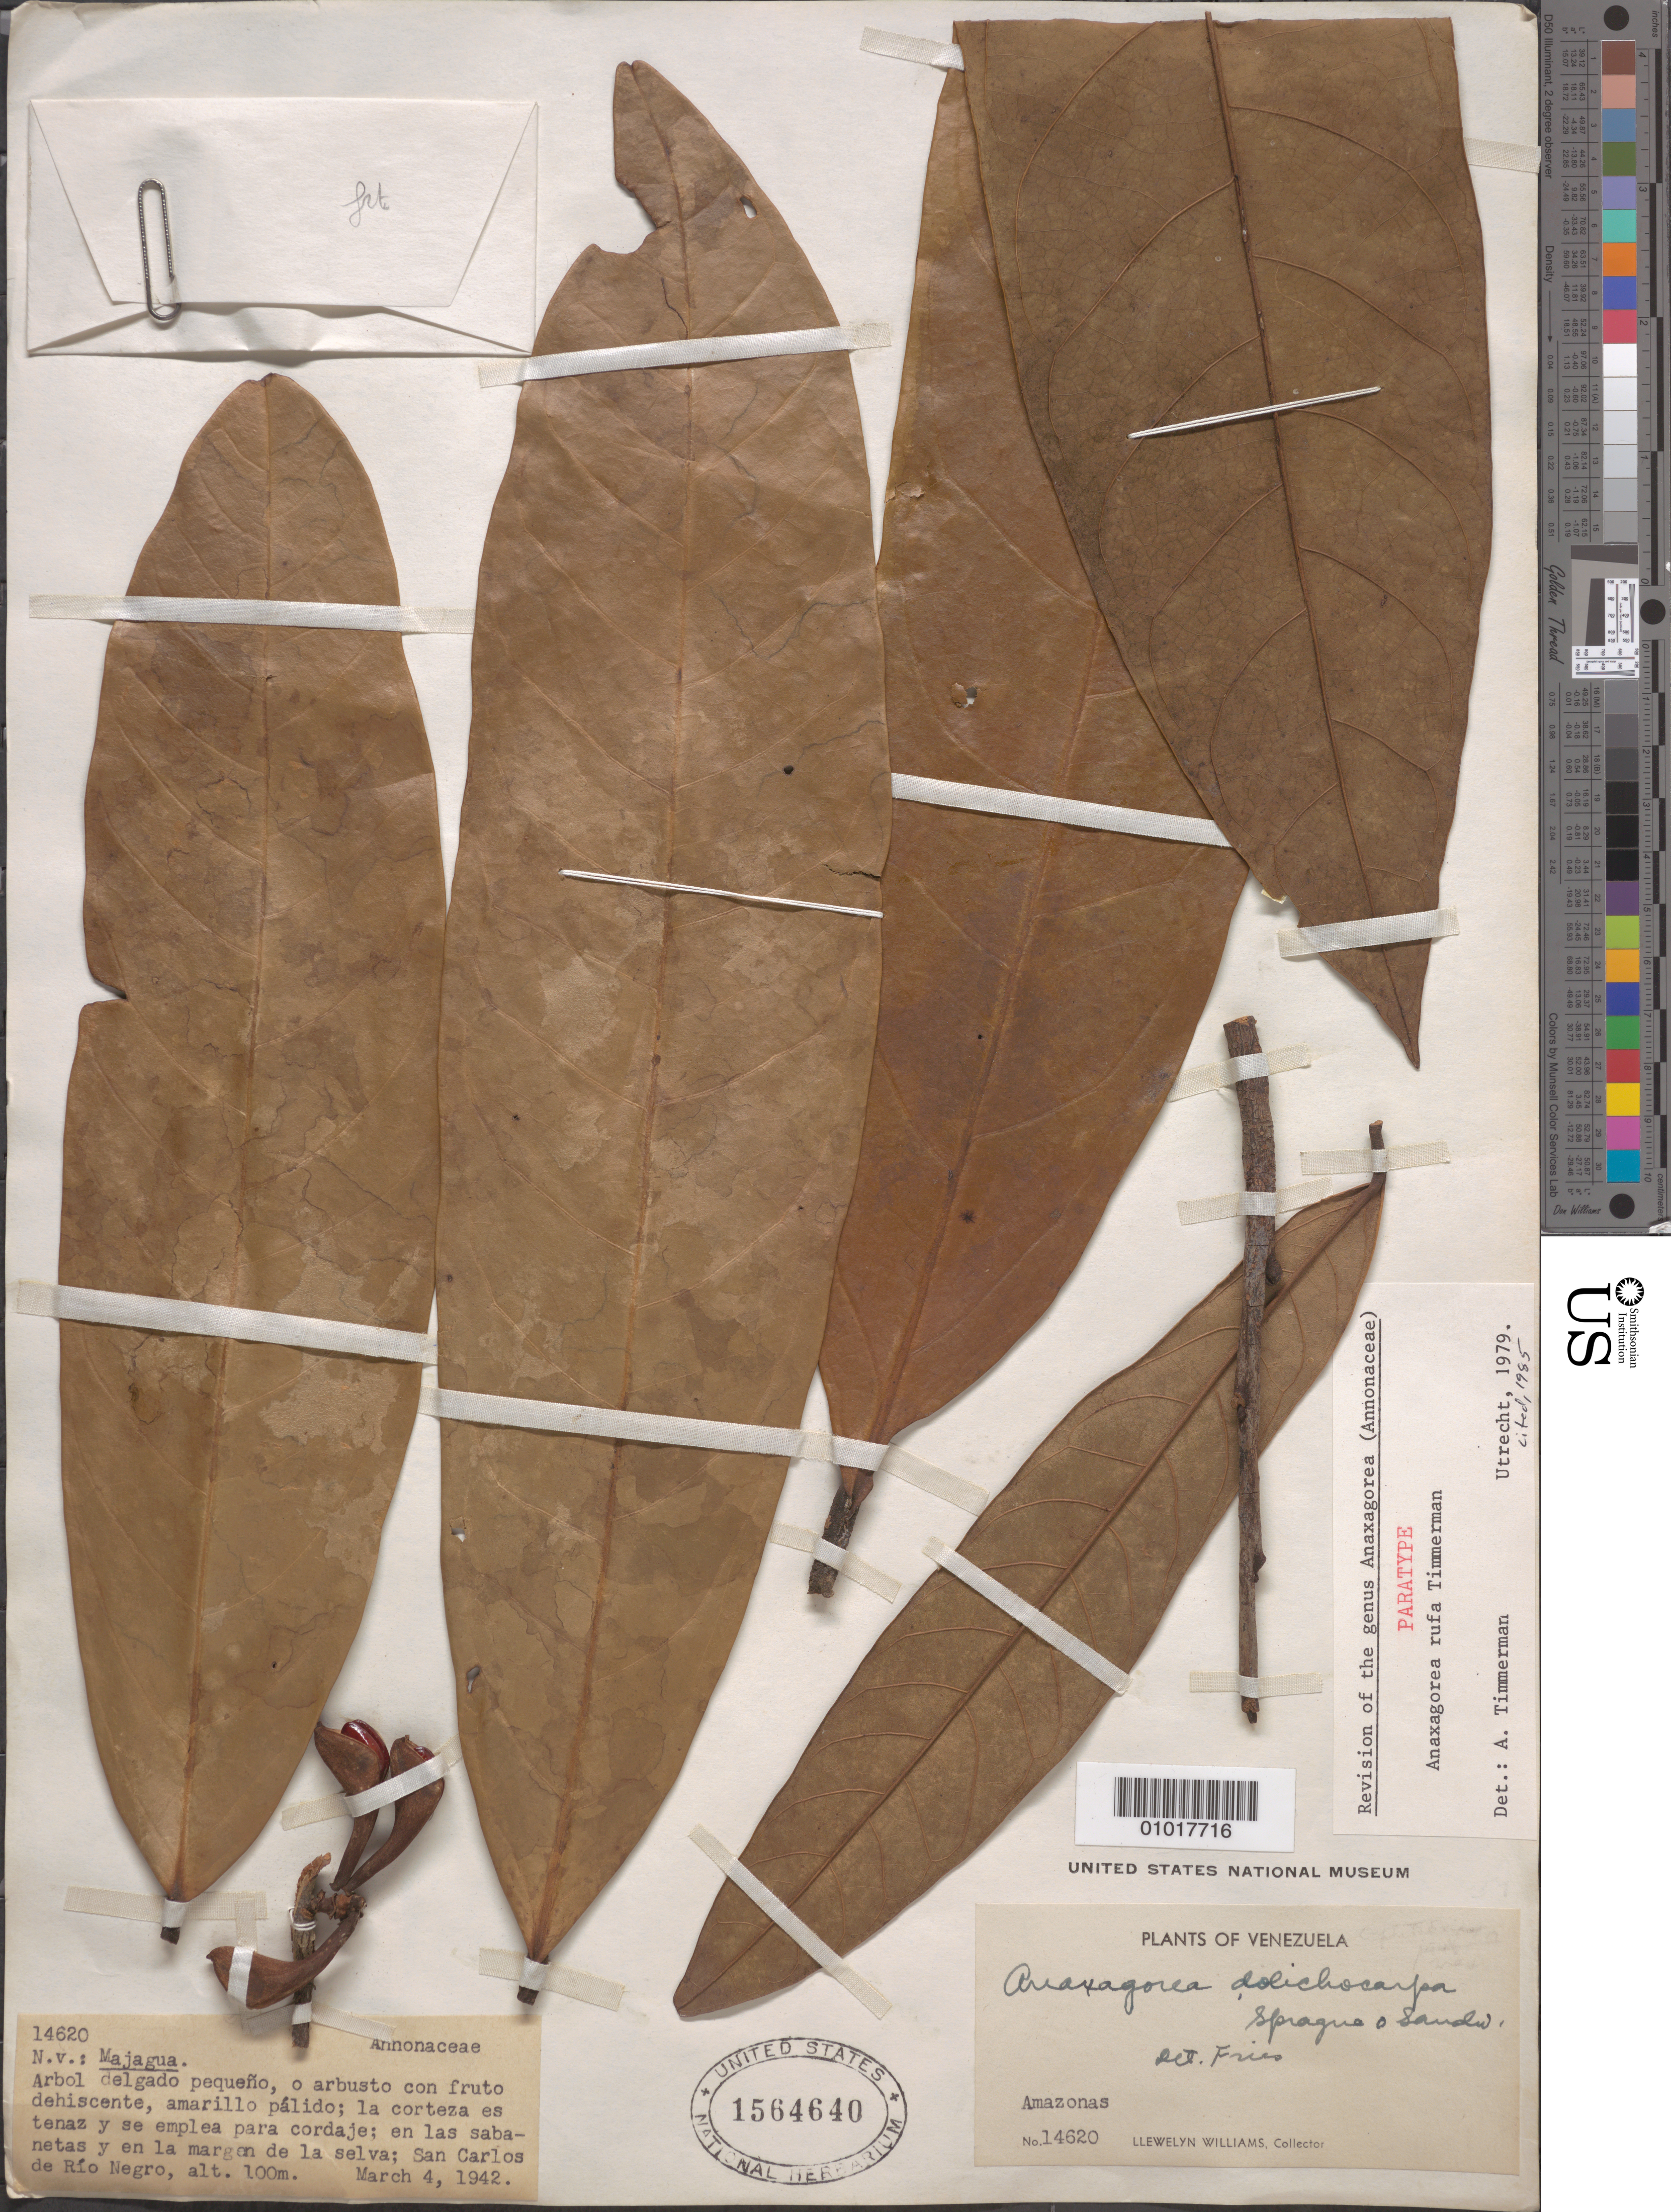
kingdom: Plantae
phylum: Tracheophyta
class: Magnoliopsida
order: Magnoliales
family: Annonaceae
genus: Anaxagorea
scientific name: Anaxagorea rufa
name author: Timmerman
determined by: Timmerman, A.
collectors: Ll. Williams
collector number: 14620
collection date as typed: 4-Mar-42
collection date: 1942-03-04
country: Venezuela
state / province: Amazonas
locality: San Carlos de Río Negro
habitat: En las sabanas y en la margen de la selva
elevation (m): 100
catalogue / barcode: US 1564640